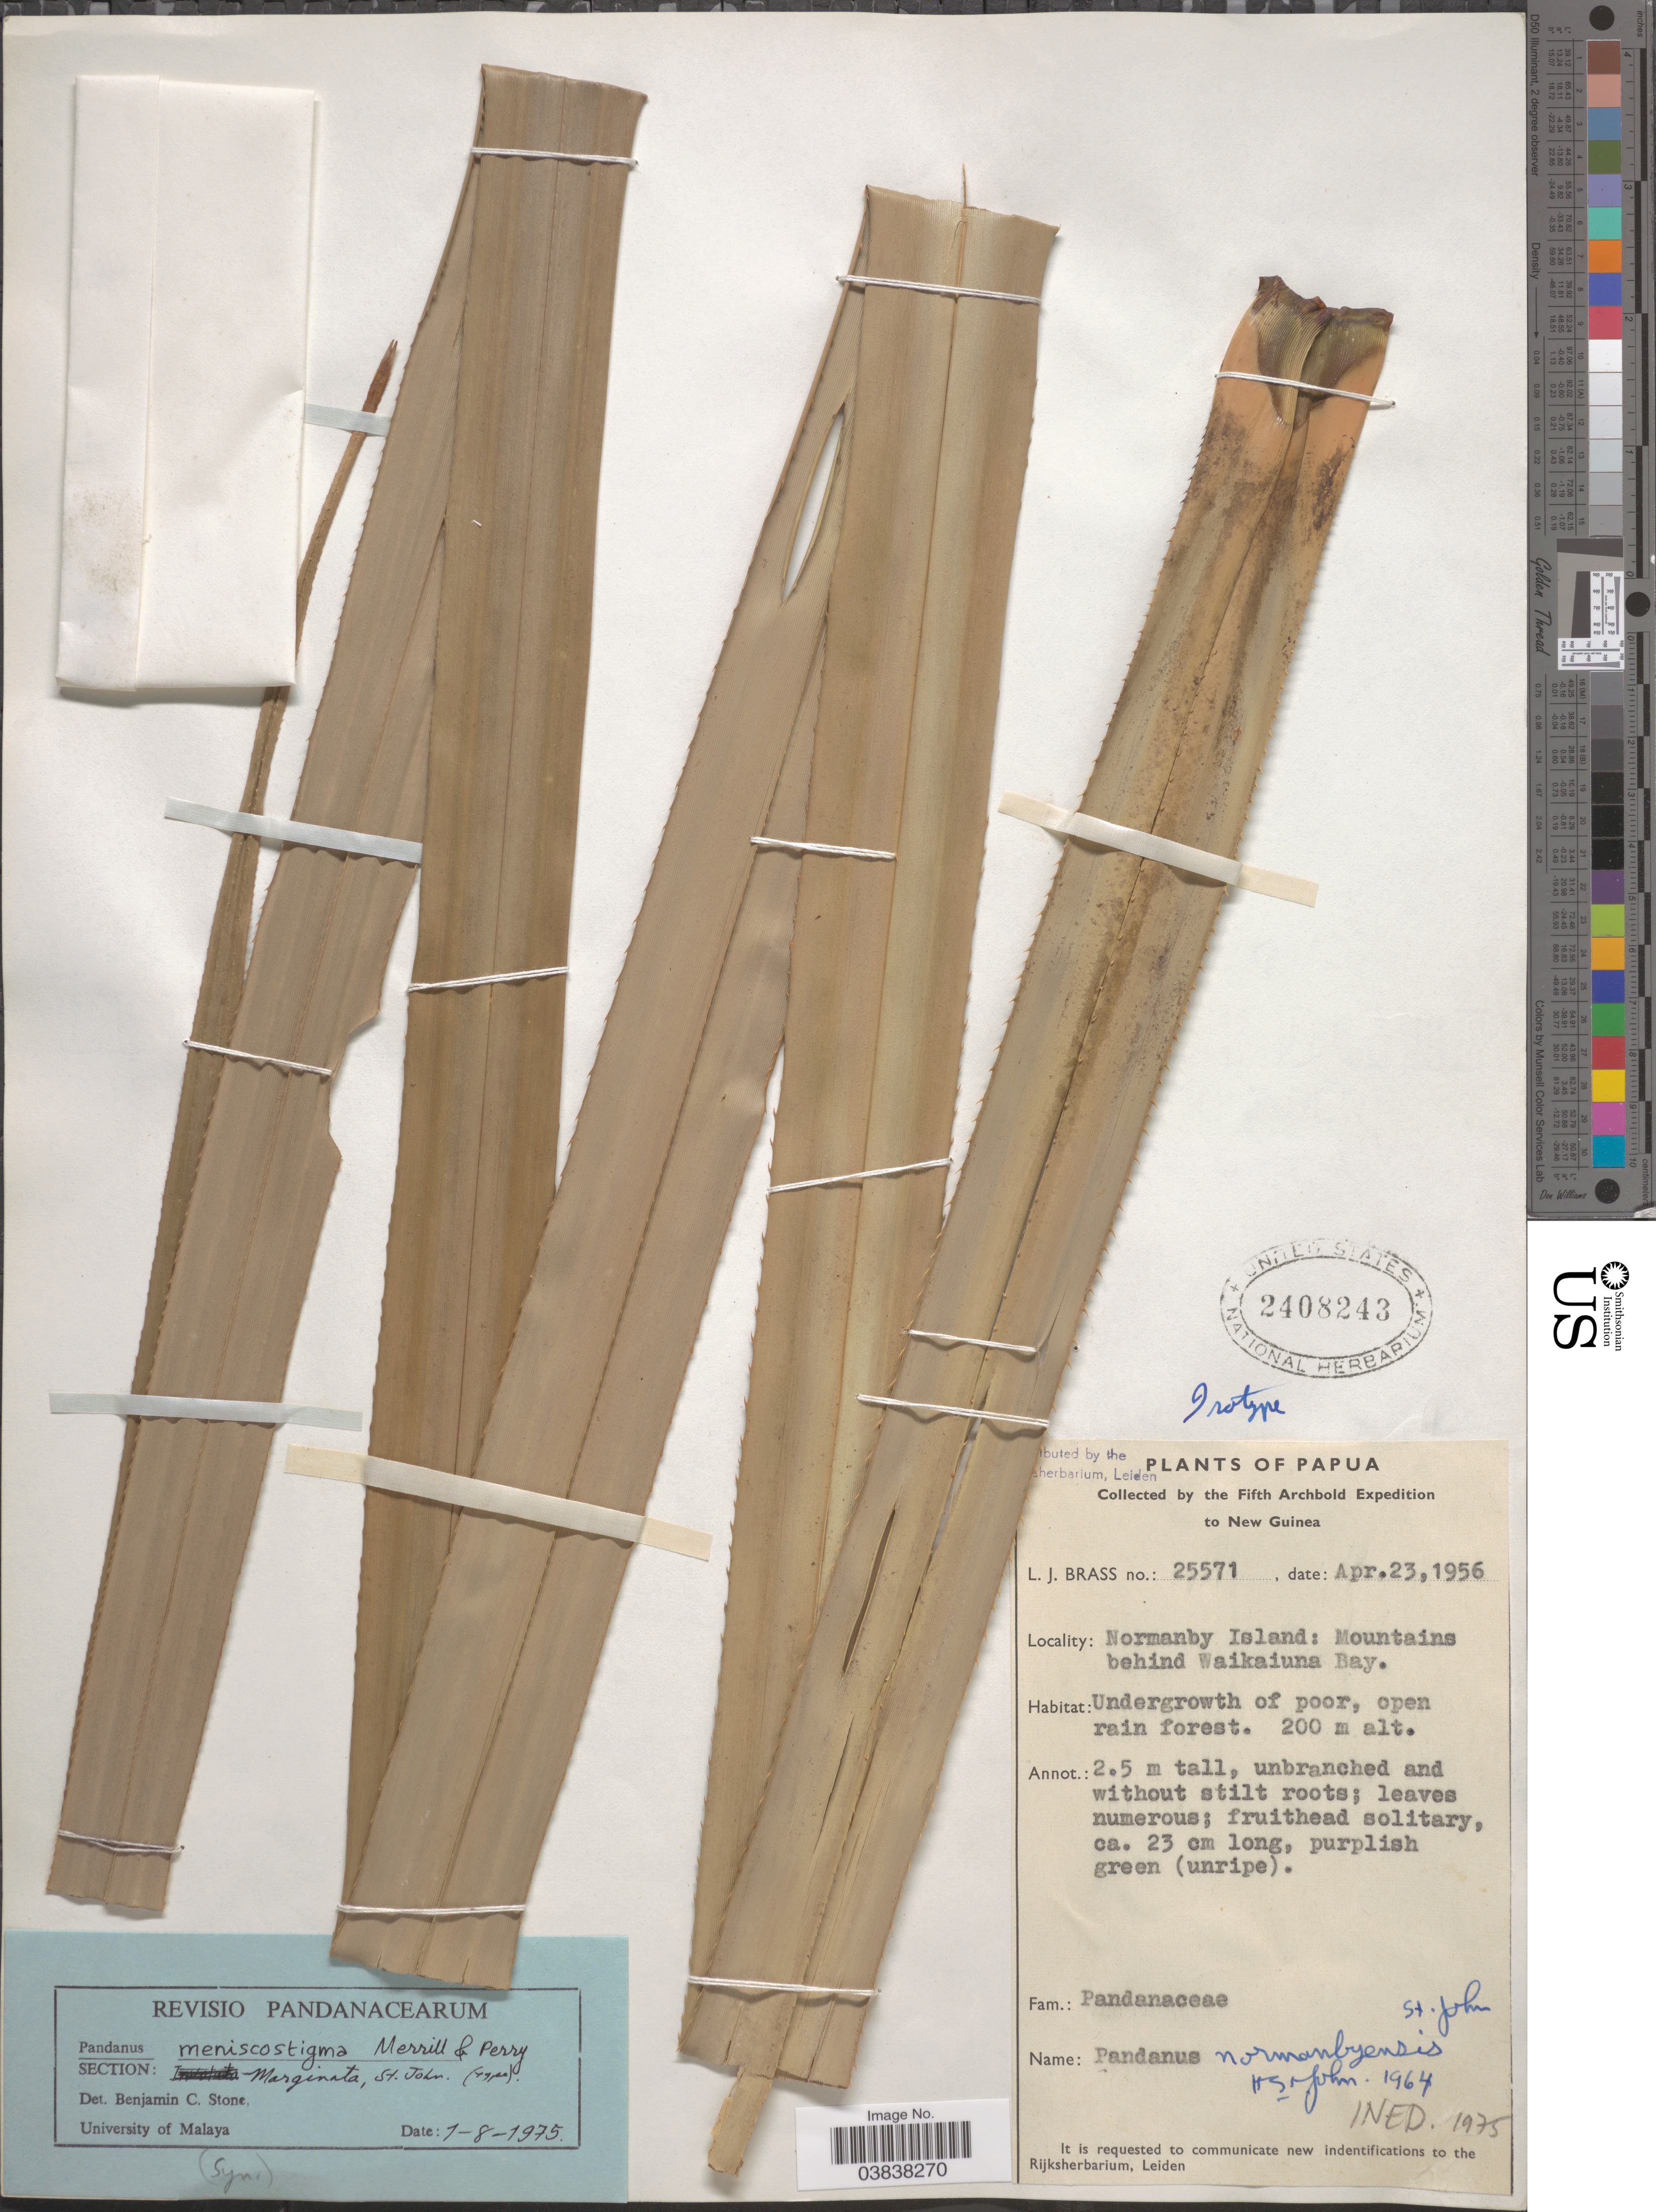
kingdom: Plantae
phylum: Tracheophyta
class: Liliopsida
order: Pandanales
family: Pandanaceae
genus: Pandanus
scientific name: Pandanus meniscostigma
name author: Merr. & L.M. Perry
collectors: L. J. Brass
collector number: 25571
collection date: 1956-04-23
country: Papua New Guinea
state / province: Milne Bay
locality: Papua. New Guinea. Normanby Island: Mountains behind Waikaiuna Bay.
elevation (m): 200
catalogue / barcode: US 2408243